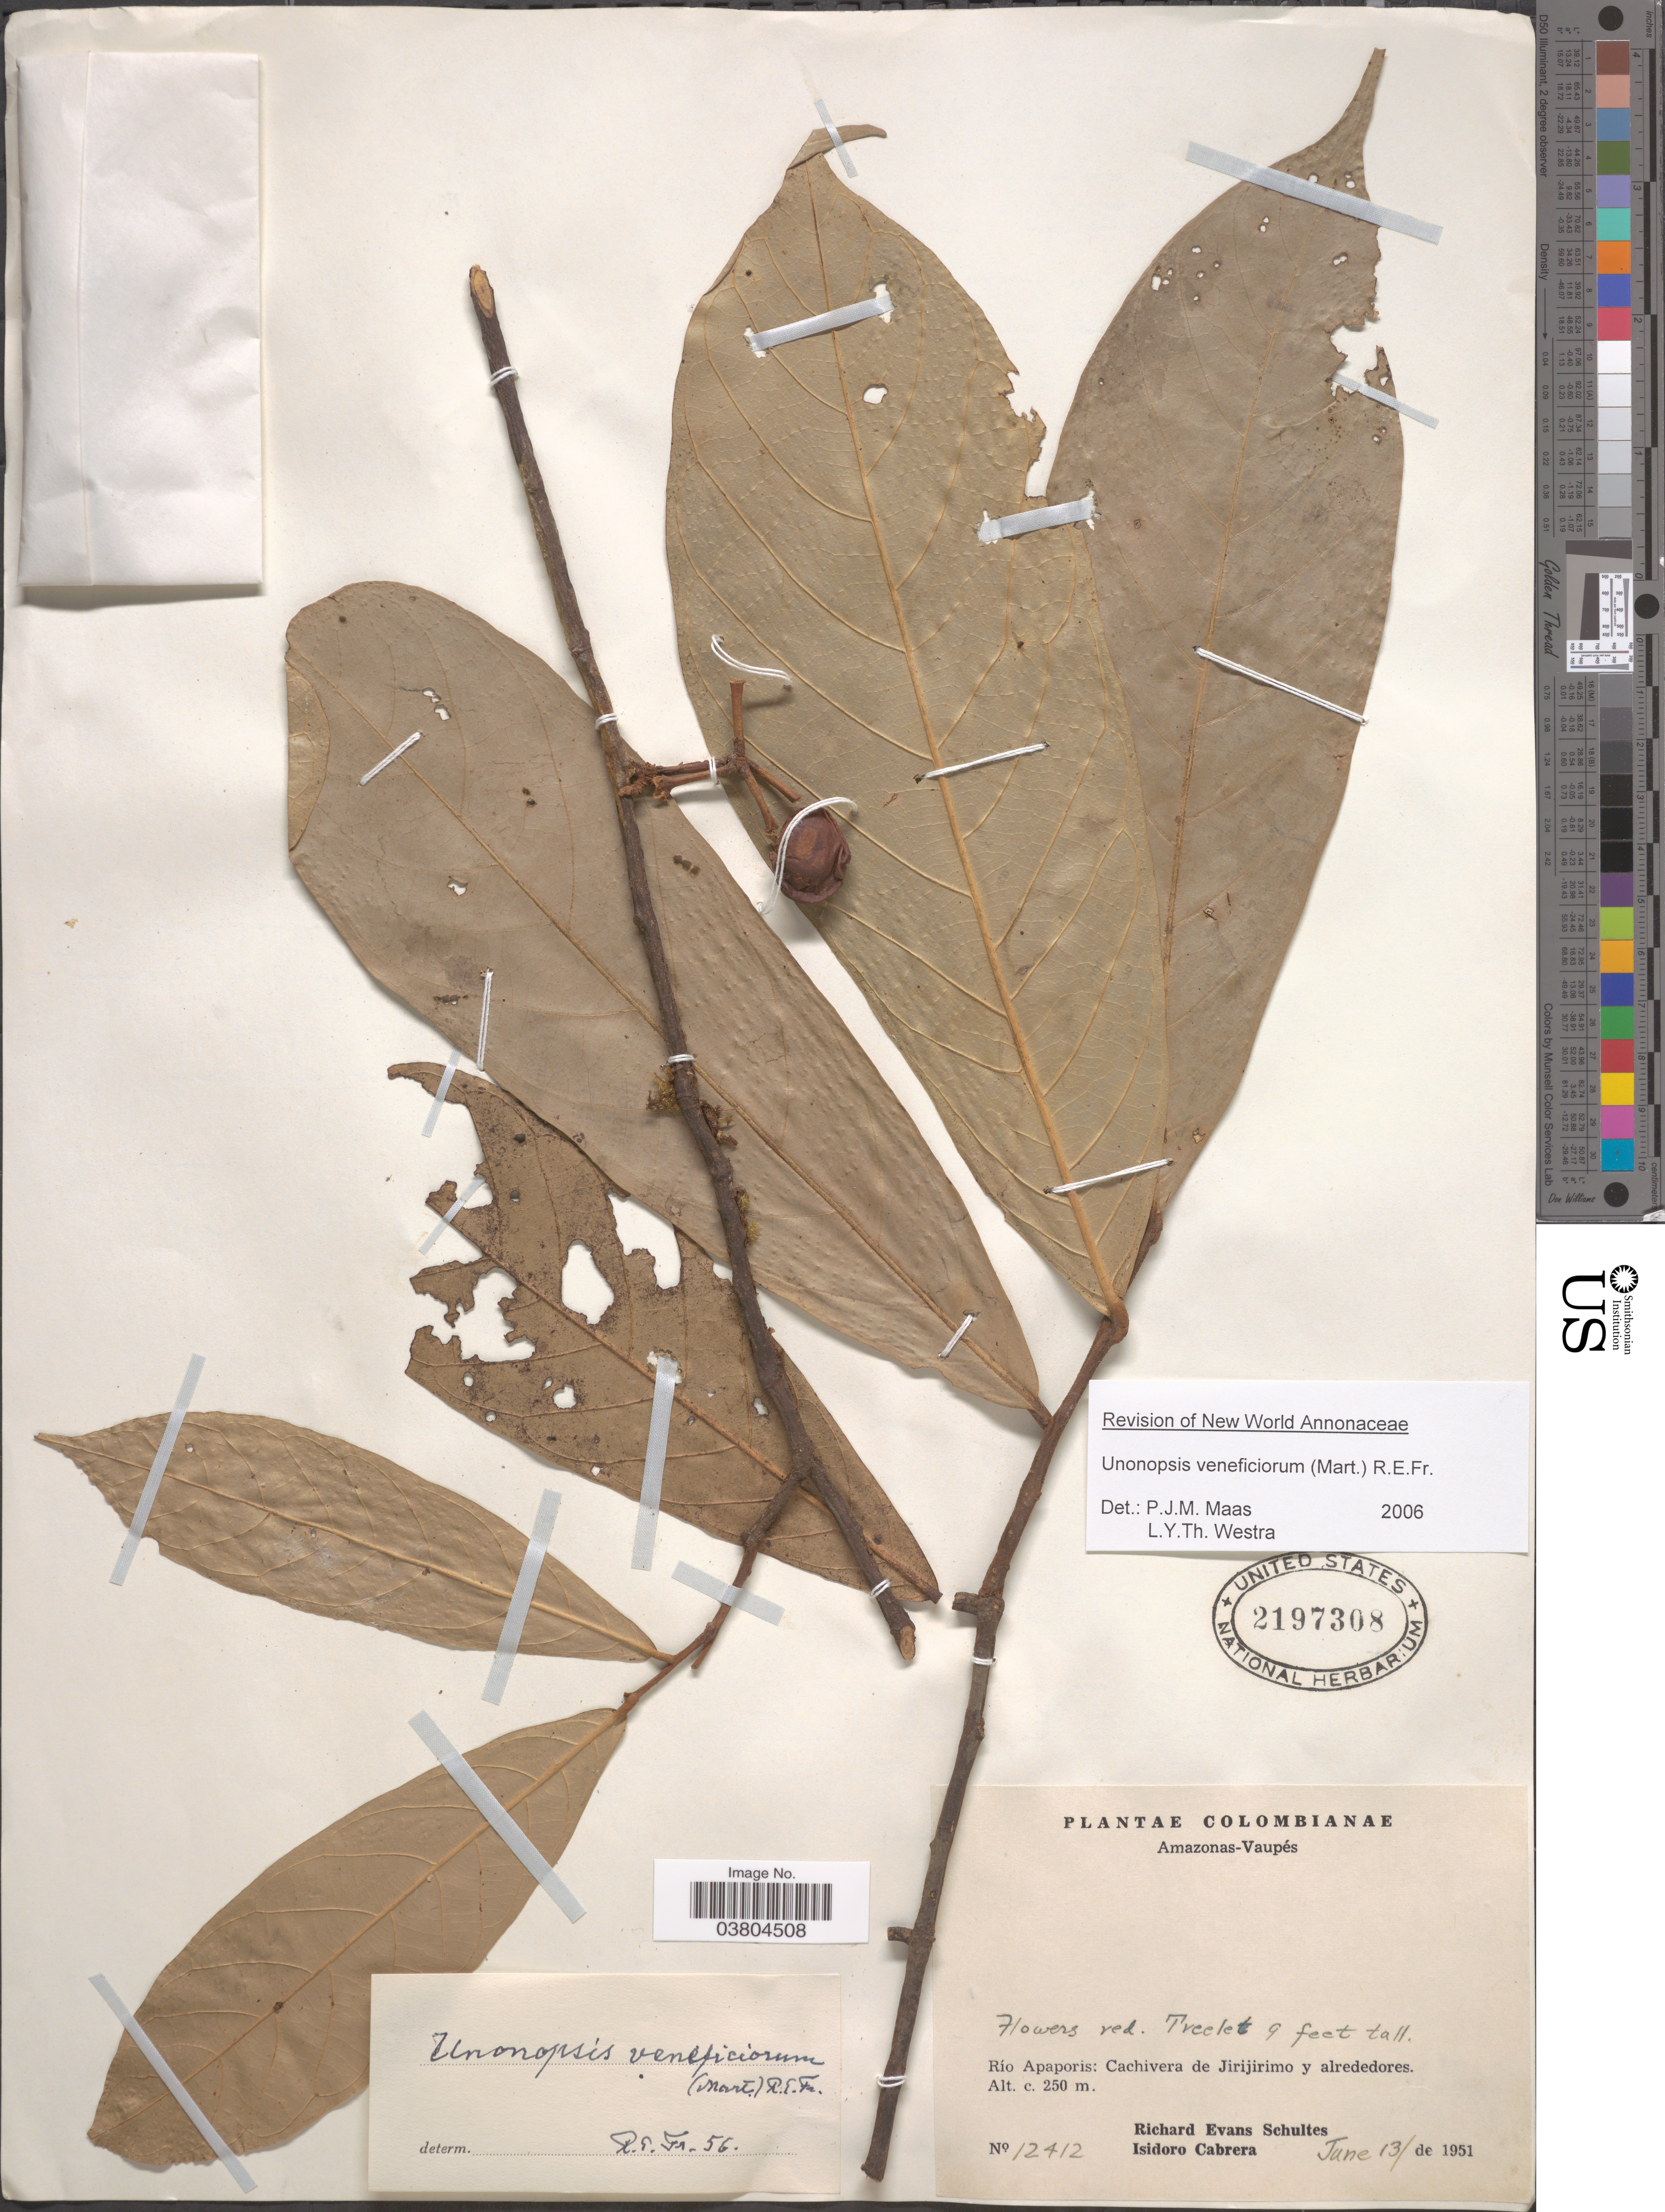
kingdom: Plantae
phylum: Tracheophyta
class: Magnoliopsida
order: Magnoliales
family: Annonaceae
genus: Unonopsis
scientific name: Unonopsis veneficiorum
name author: (Mart.) R.E. Fr.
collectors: R. E. Schultes & I. Cabrera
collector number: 12412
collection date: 1951-06-13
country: Colombia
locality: Amazonas-Vaupés. Río Apaporis: Cachivera de Jirijirimo y alrededores.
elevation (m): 250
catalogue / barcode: US 2197308